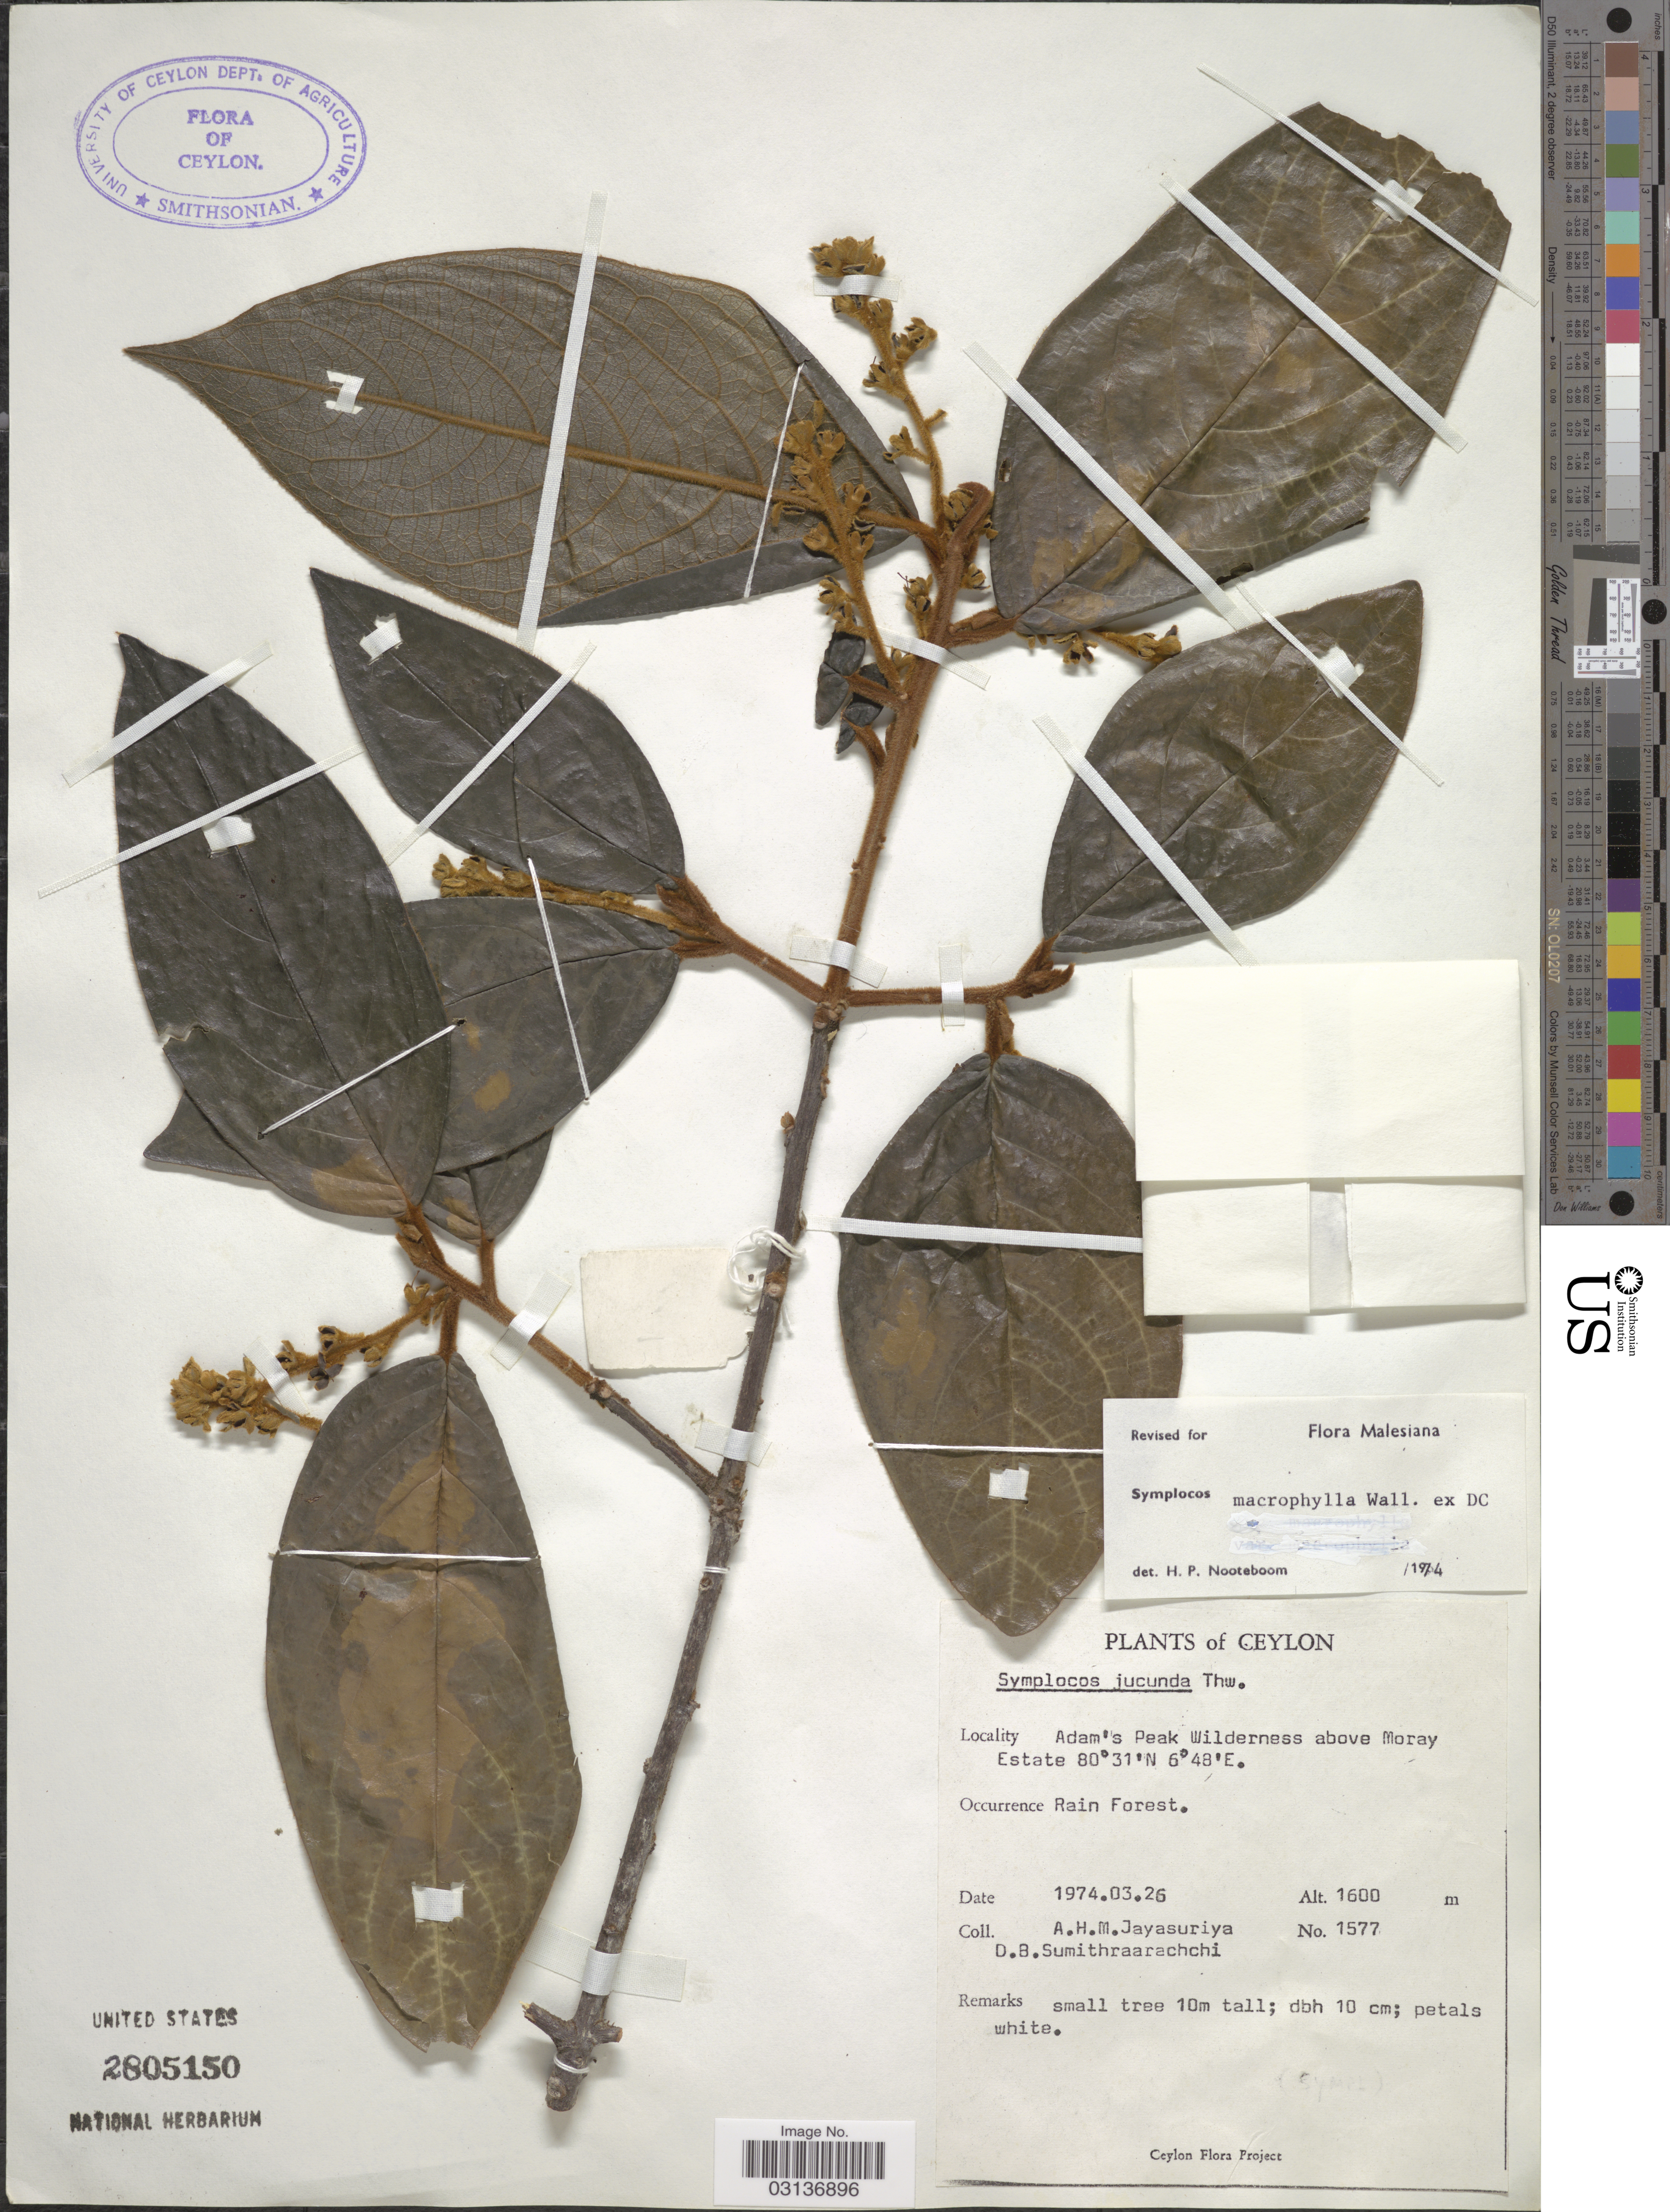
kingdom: Plantae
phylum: Tracheophyta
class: Magnoliopsida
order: Ericales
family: Symplocaceae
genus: Symplocos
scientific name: Symplocos macrophylla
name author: Wall. ex DC.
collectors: A. H. Jayasuriya & D. B. Sumithraarachchi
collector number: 1577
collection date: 1974-03-26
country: Sri Lanka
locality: Ceylon. Adam's Peak Wilderness above Moray Estate.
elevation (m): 1600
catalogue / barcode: US 2805150